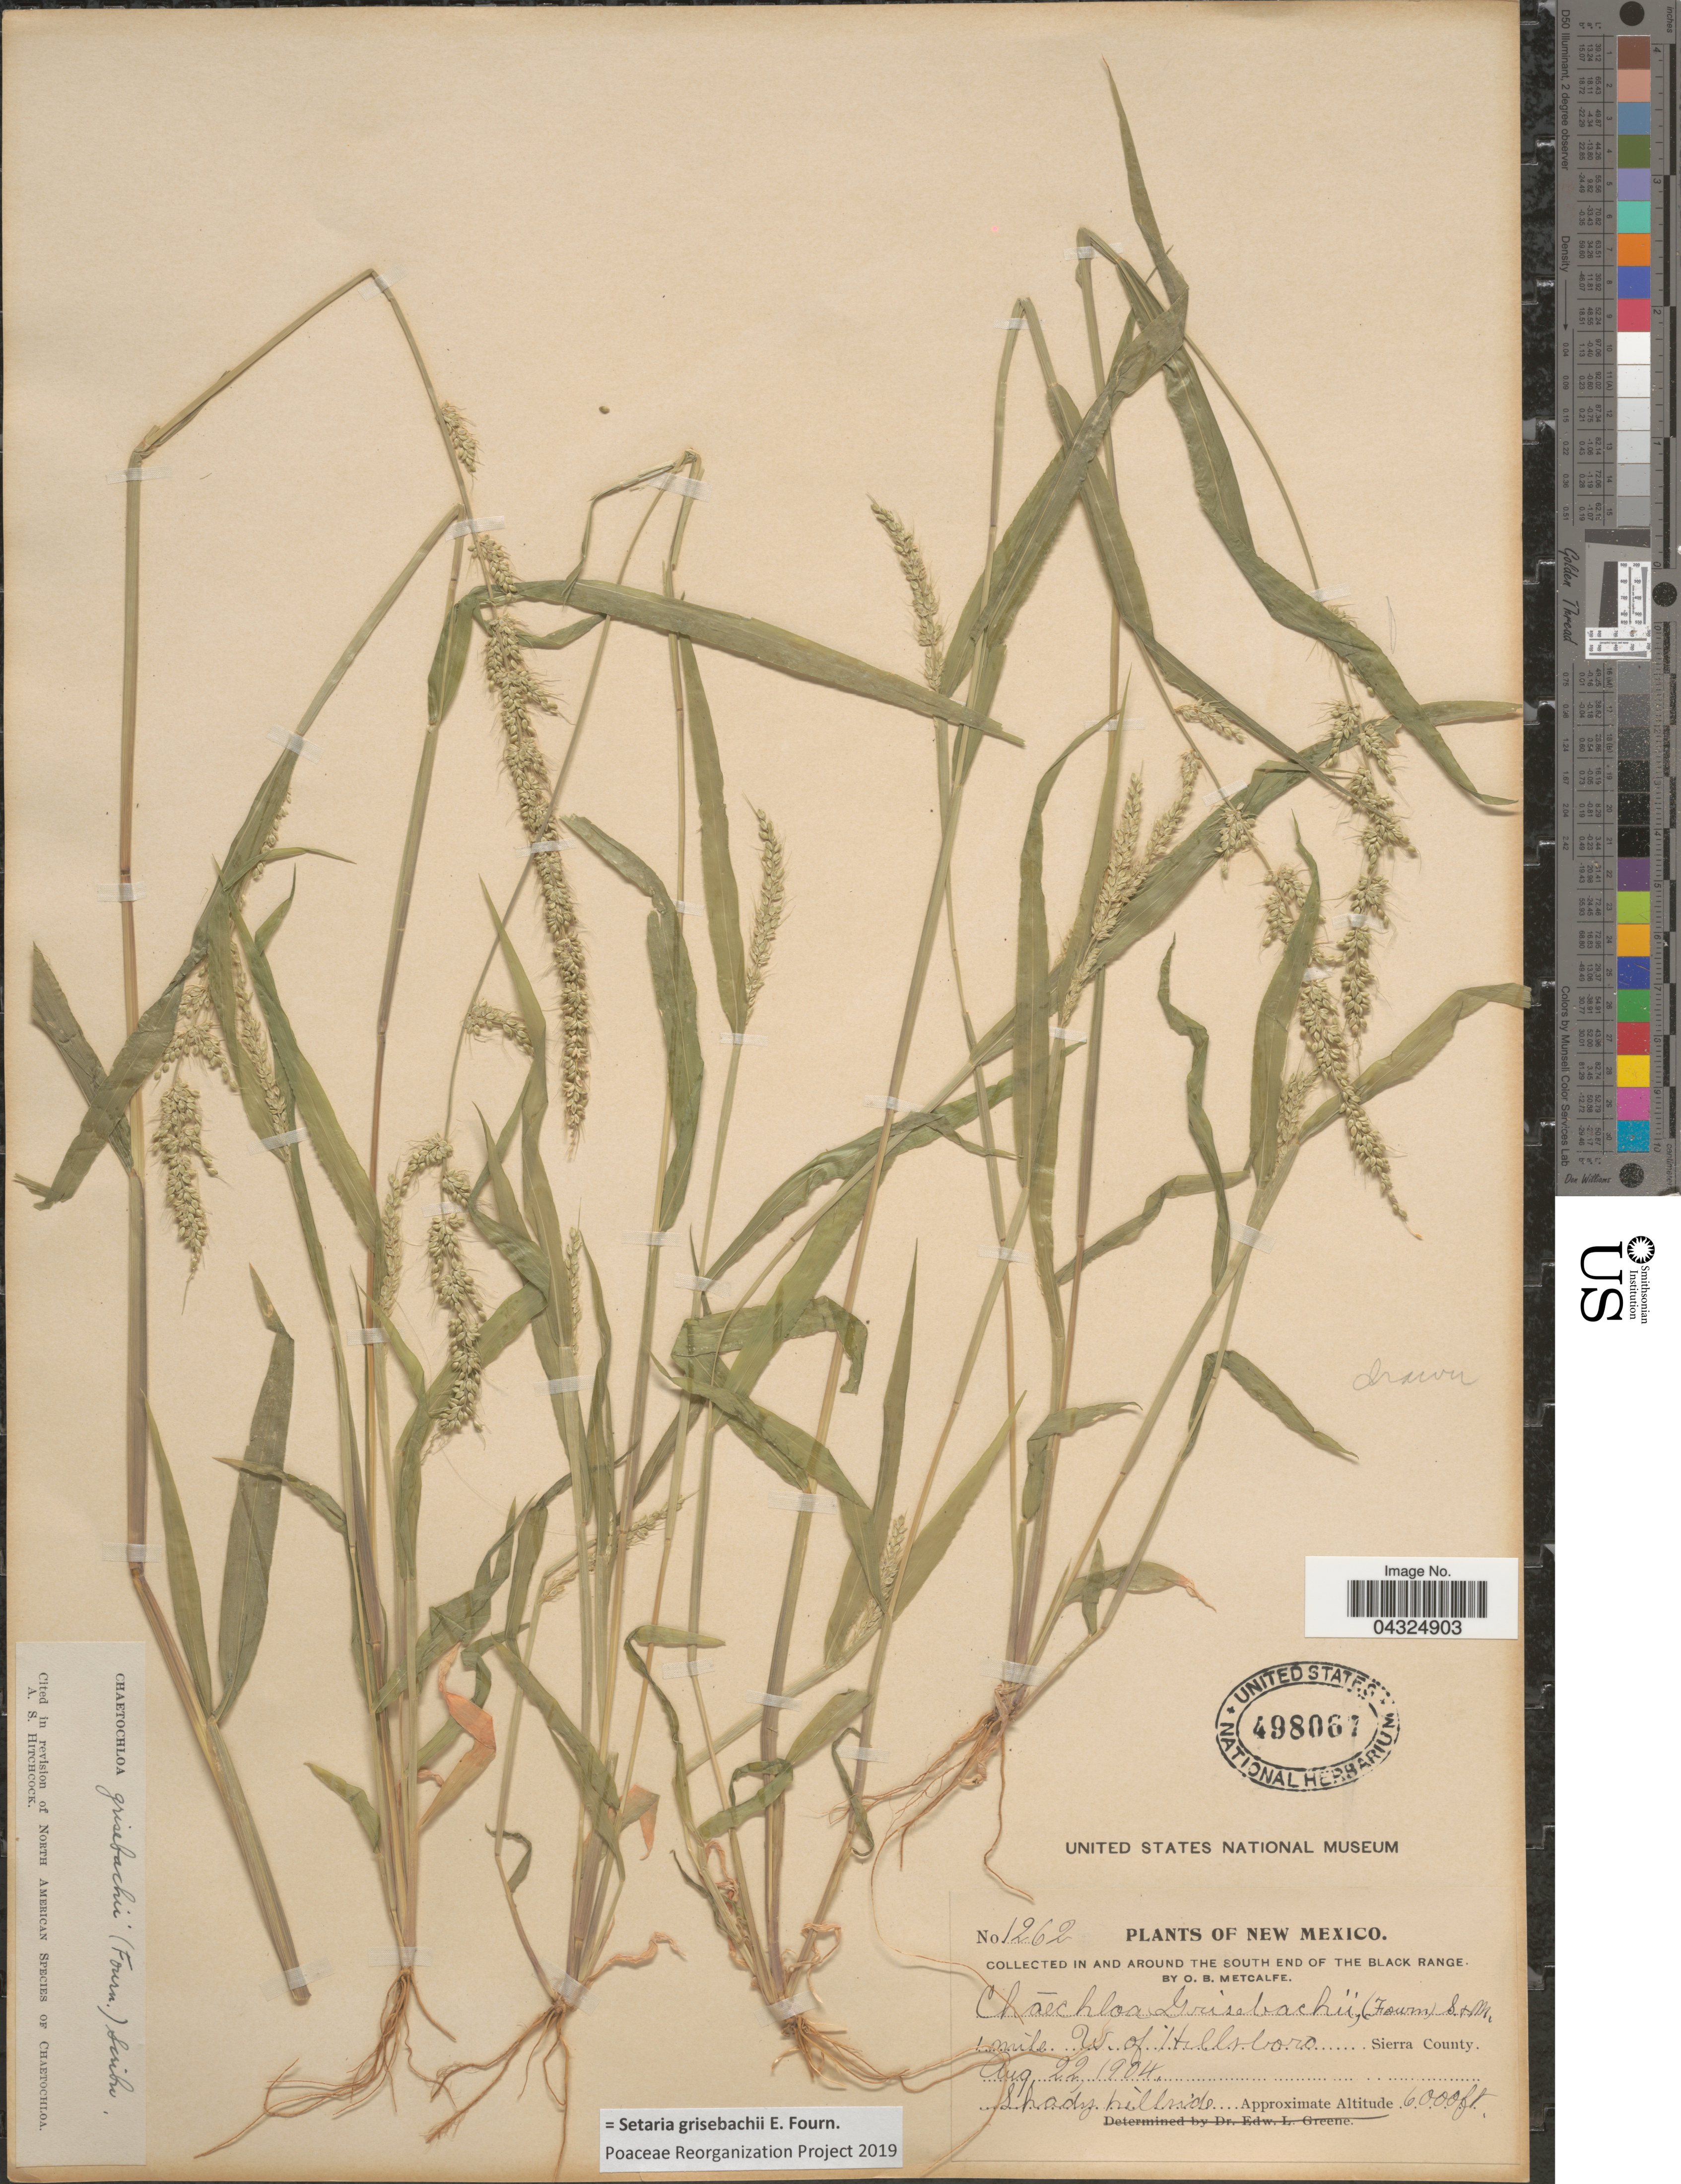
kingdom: Plantae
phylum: Tracheophyta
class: Liliopsida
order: Poales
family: Poaceae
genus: Setaria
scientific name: Setaria grisebachii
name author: E. Fourn.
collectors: O. B. Metcalfe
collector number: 1262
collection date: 1904-08-22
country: United States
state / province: New Mexico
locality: In and around the south end of the Black Range. 1 mile W. of Hillsboro. Sierra County.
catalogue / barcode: US 498067